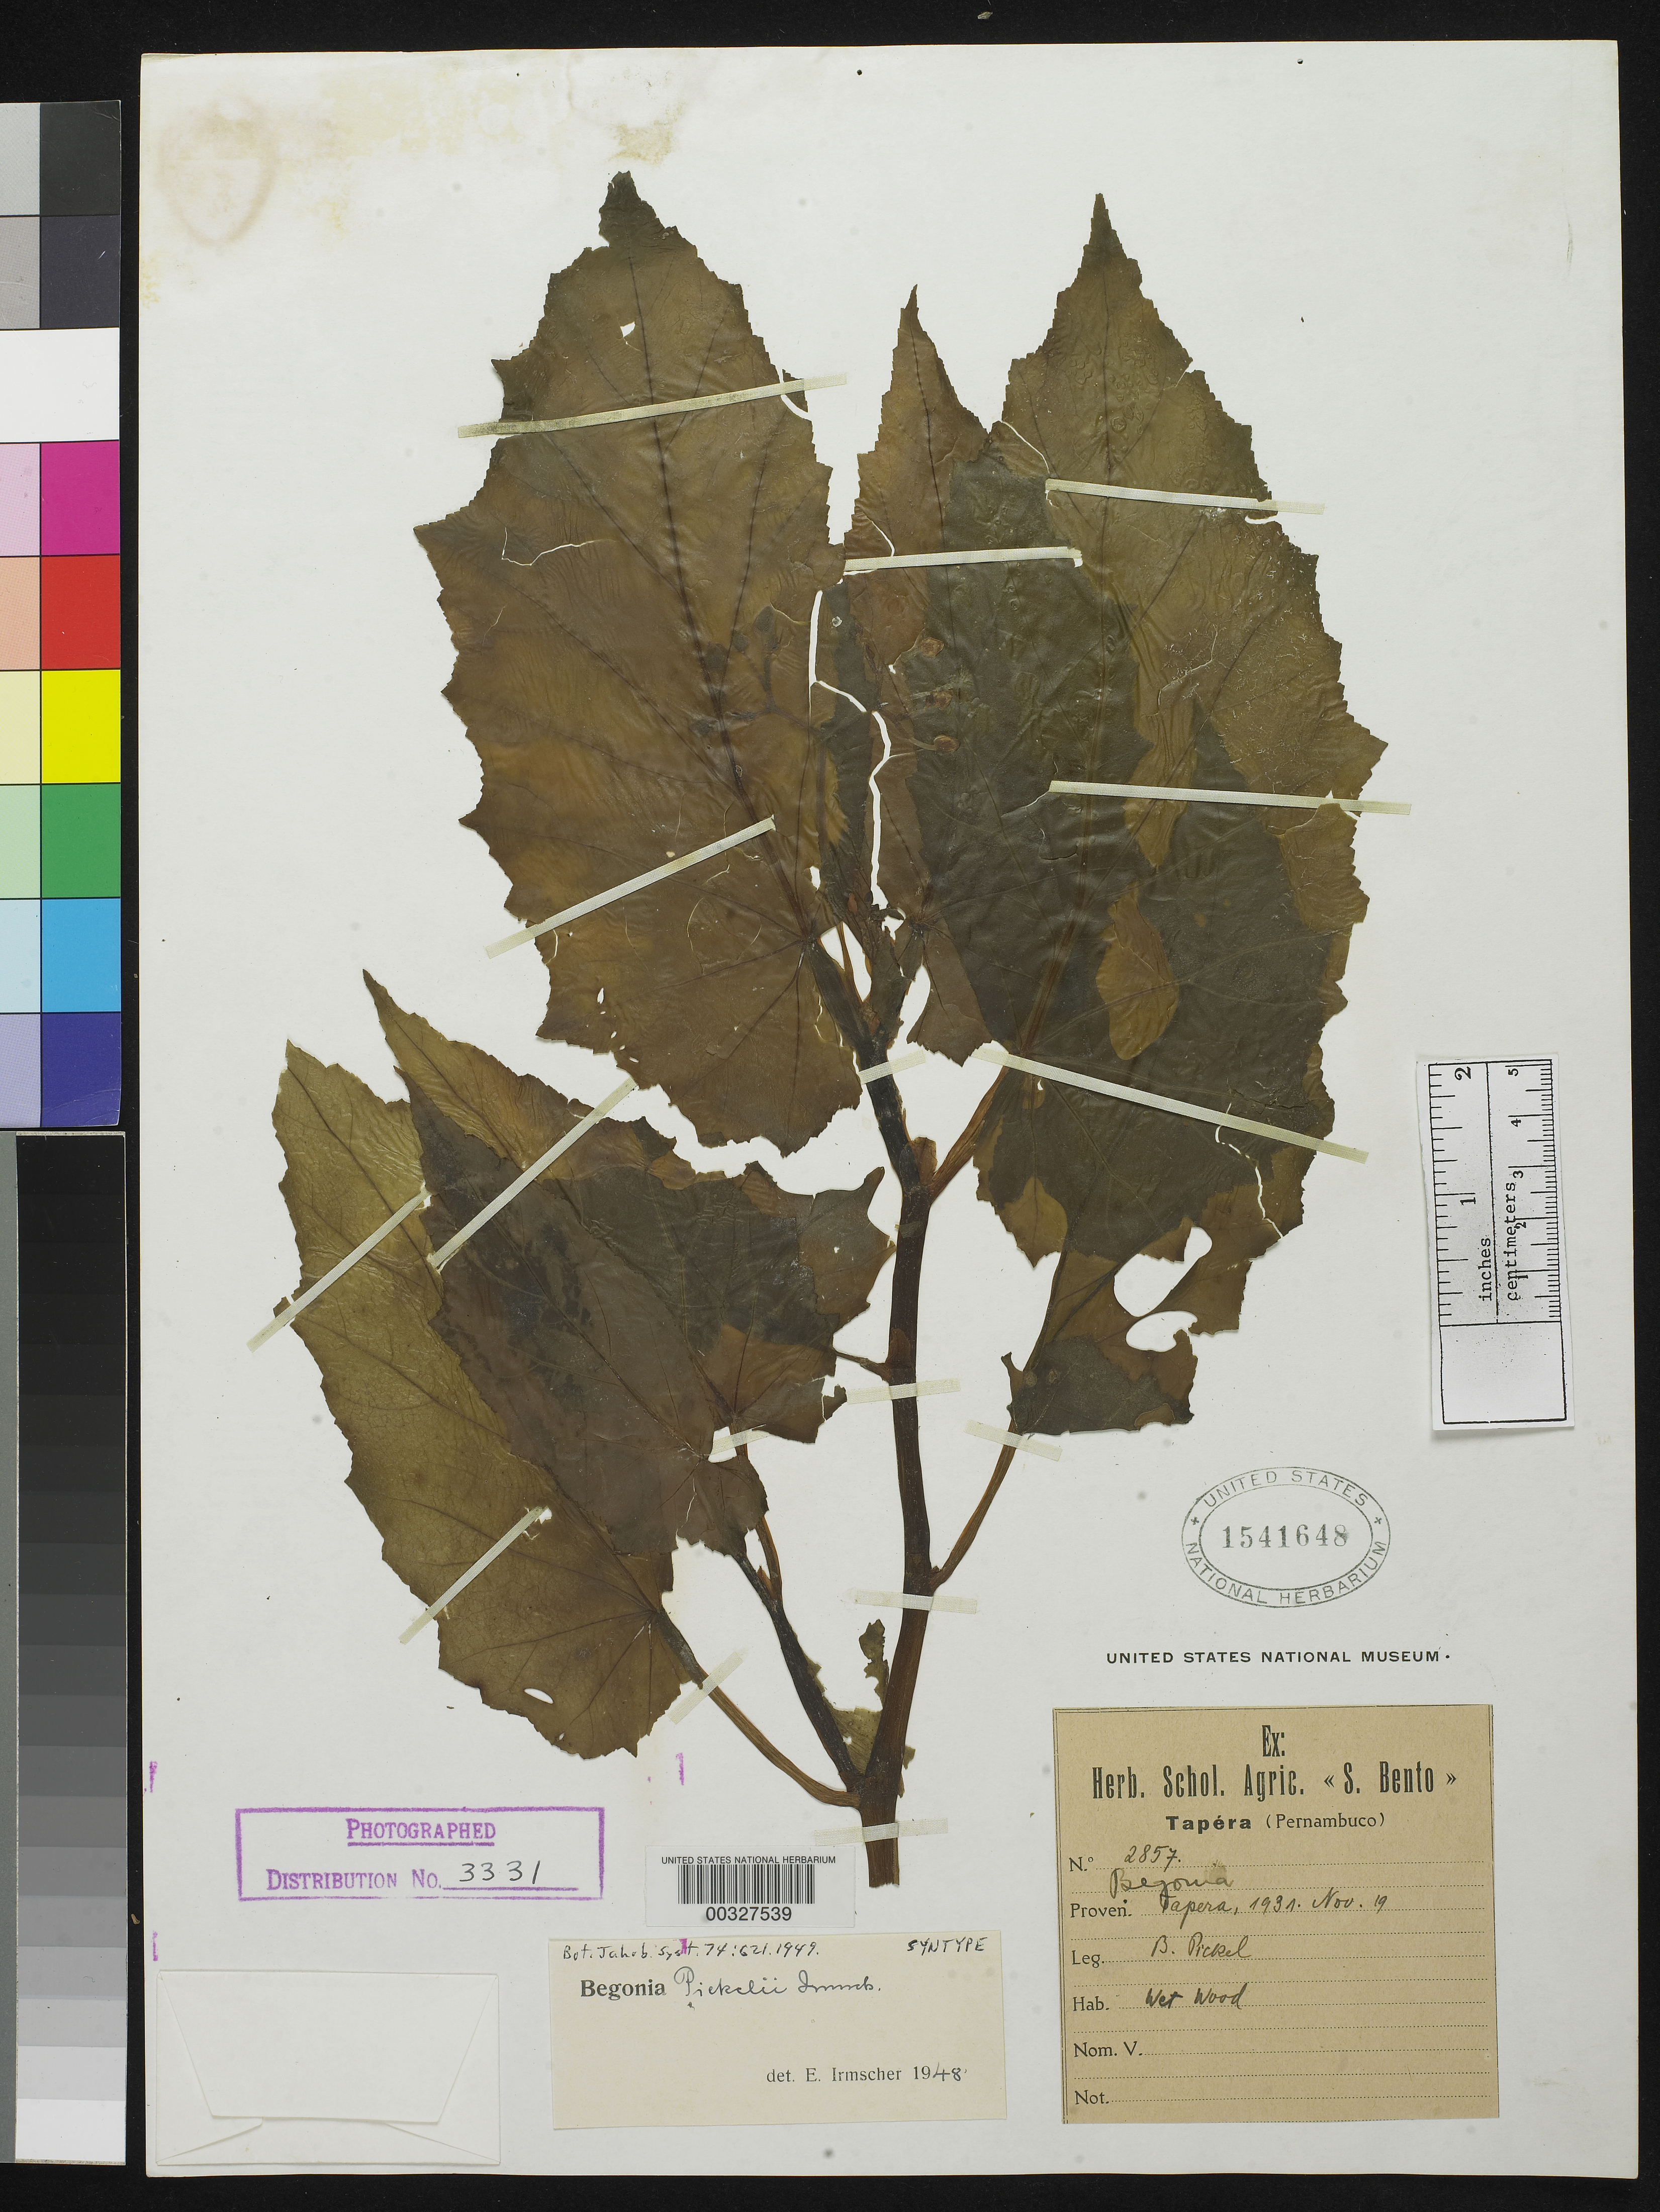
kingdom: Plantae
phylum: Tracheophyta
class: Magnoliopsida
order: Cucurbitales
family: Begoniaceae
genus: Begonia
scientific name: Begonia pickelii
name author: Irmsch.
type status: Syntype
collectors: B. J. Pickel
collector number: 2857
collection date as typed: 19 Nov 1931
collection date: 1931-11-19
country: Brazil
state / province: Pernambuco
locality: Tapera.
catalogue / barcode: US 1541648